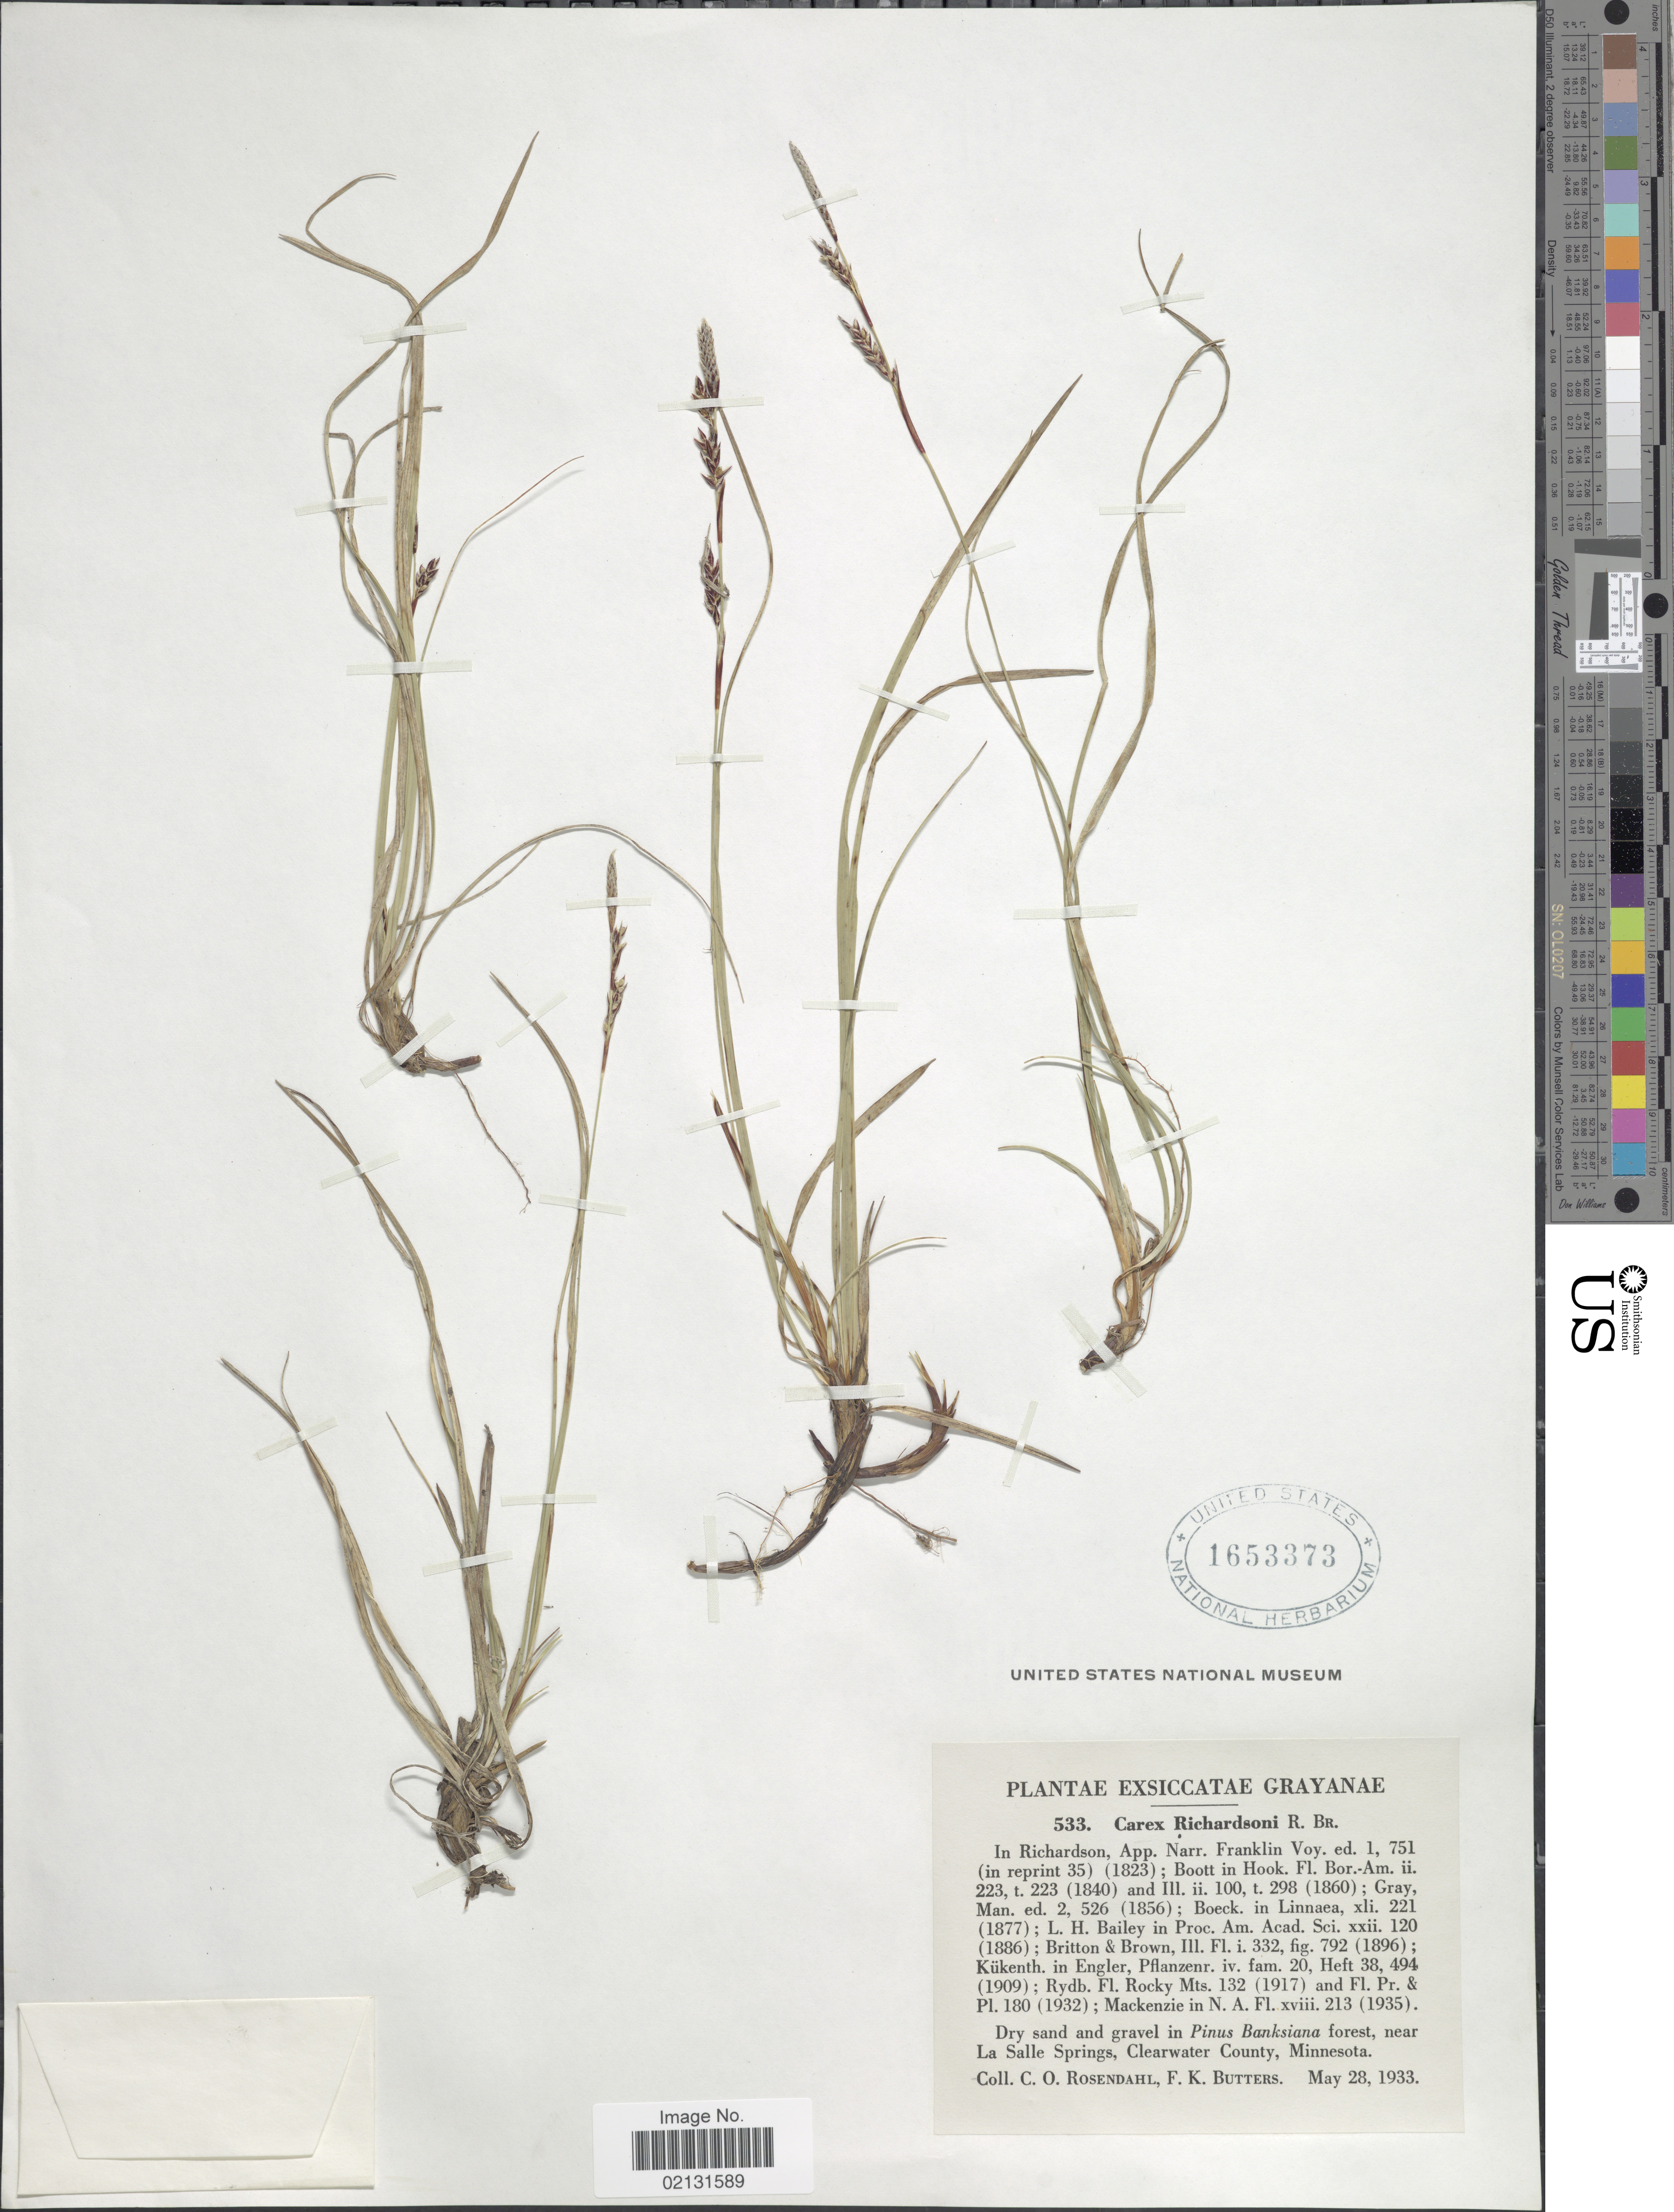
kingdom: Plantae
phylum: Tracheophyta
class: Liliopsida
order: Poales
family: Cyperaceae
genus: Carex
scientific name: Carex richardsonii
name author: R. Br.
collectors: C. O. Rosendahl & F. K. Butters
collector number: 533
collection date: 1933-05-28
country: United States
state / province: Minnesota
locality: Near La Salle Springs, Clearwater County, Grayanae.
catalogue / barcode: US 1653373